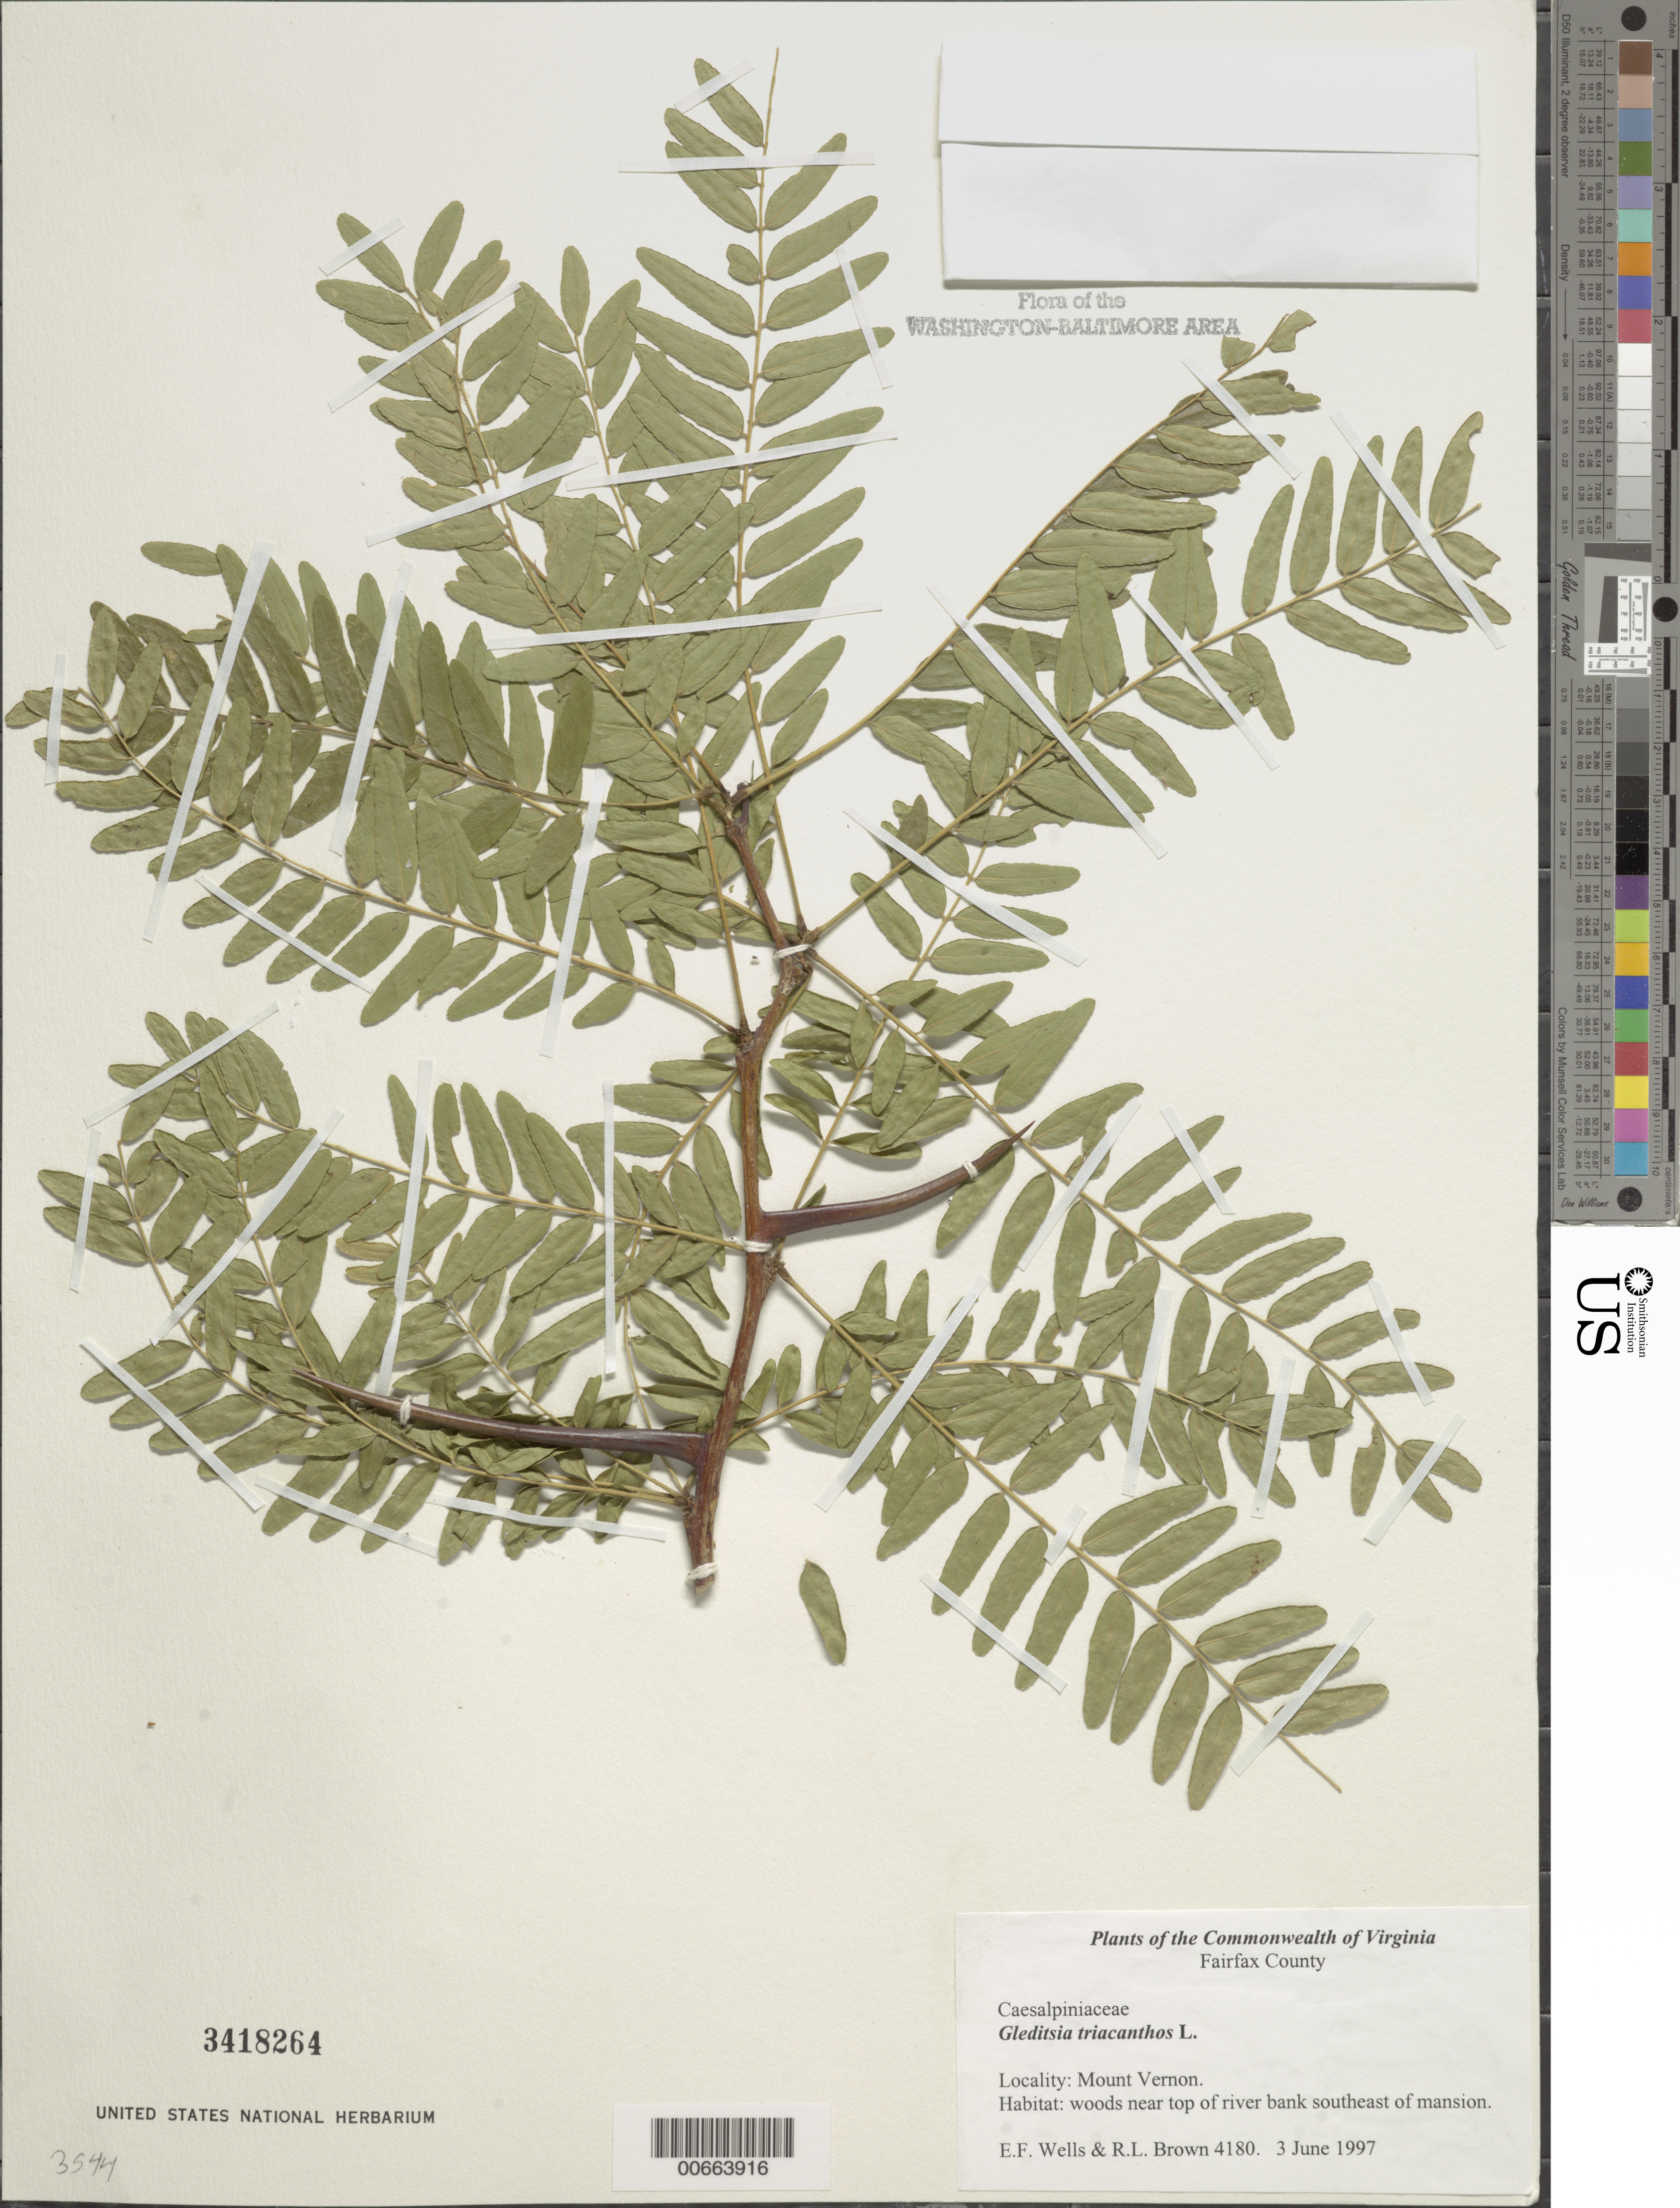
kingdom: Plantae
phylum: Tracheophyta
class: Magnoliopsida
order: Fabales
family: Fabaceae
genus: Gleditsia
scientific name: Gleditsia triacanthos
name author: L.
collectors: E. F. Wells & R. L. Brown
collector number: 4180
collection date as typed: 03 Jun 1997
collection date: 1997-06-03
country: United States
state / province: Virginia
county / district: Fairfax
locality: Mount Vernon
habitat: woods near top of river bank southeast of mansion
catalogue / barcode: US 3418264